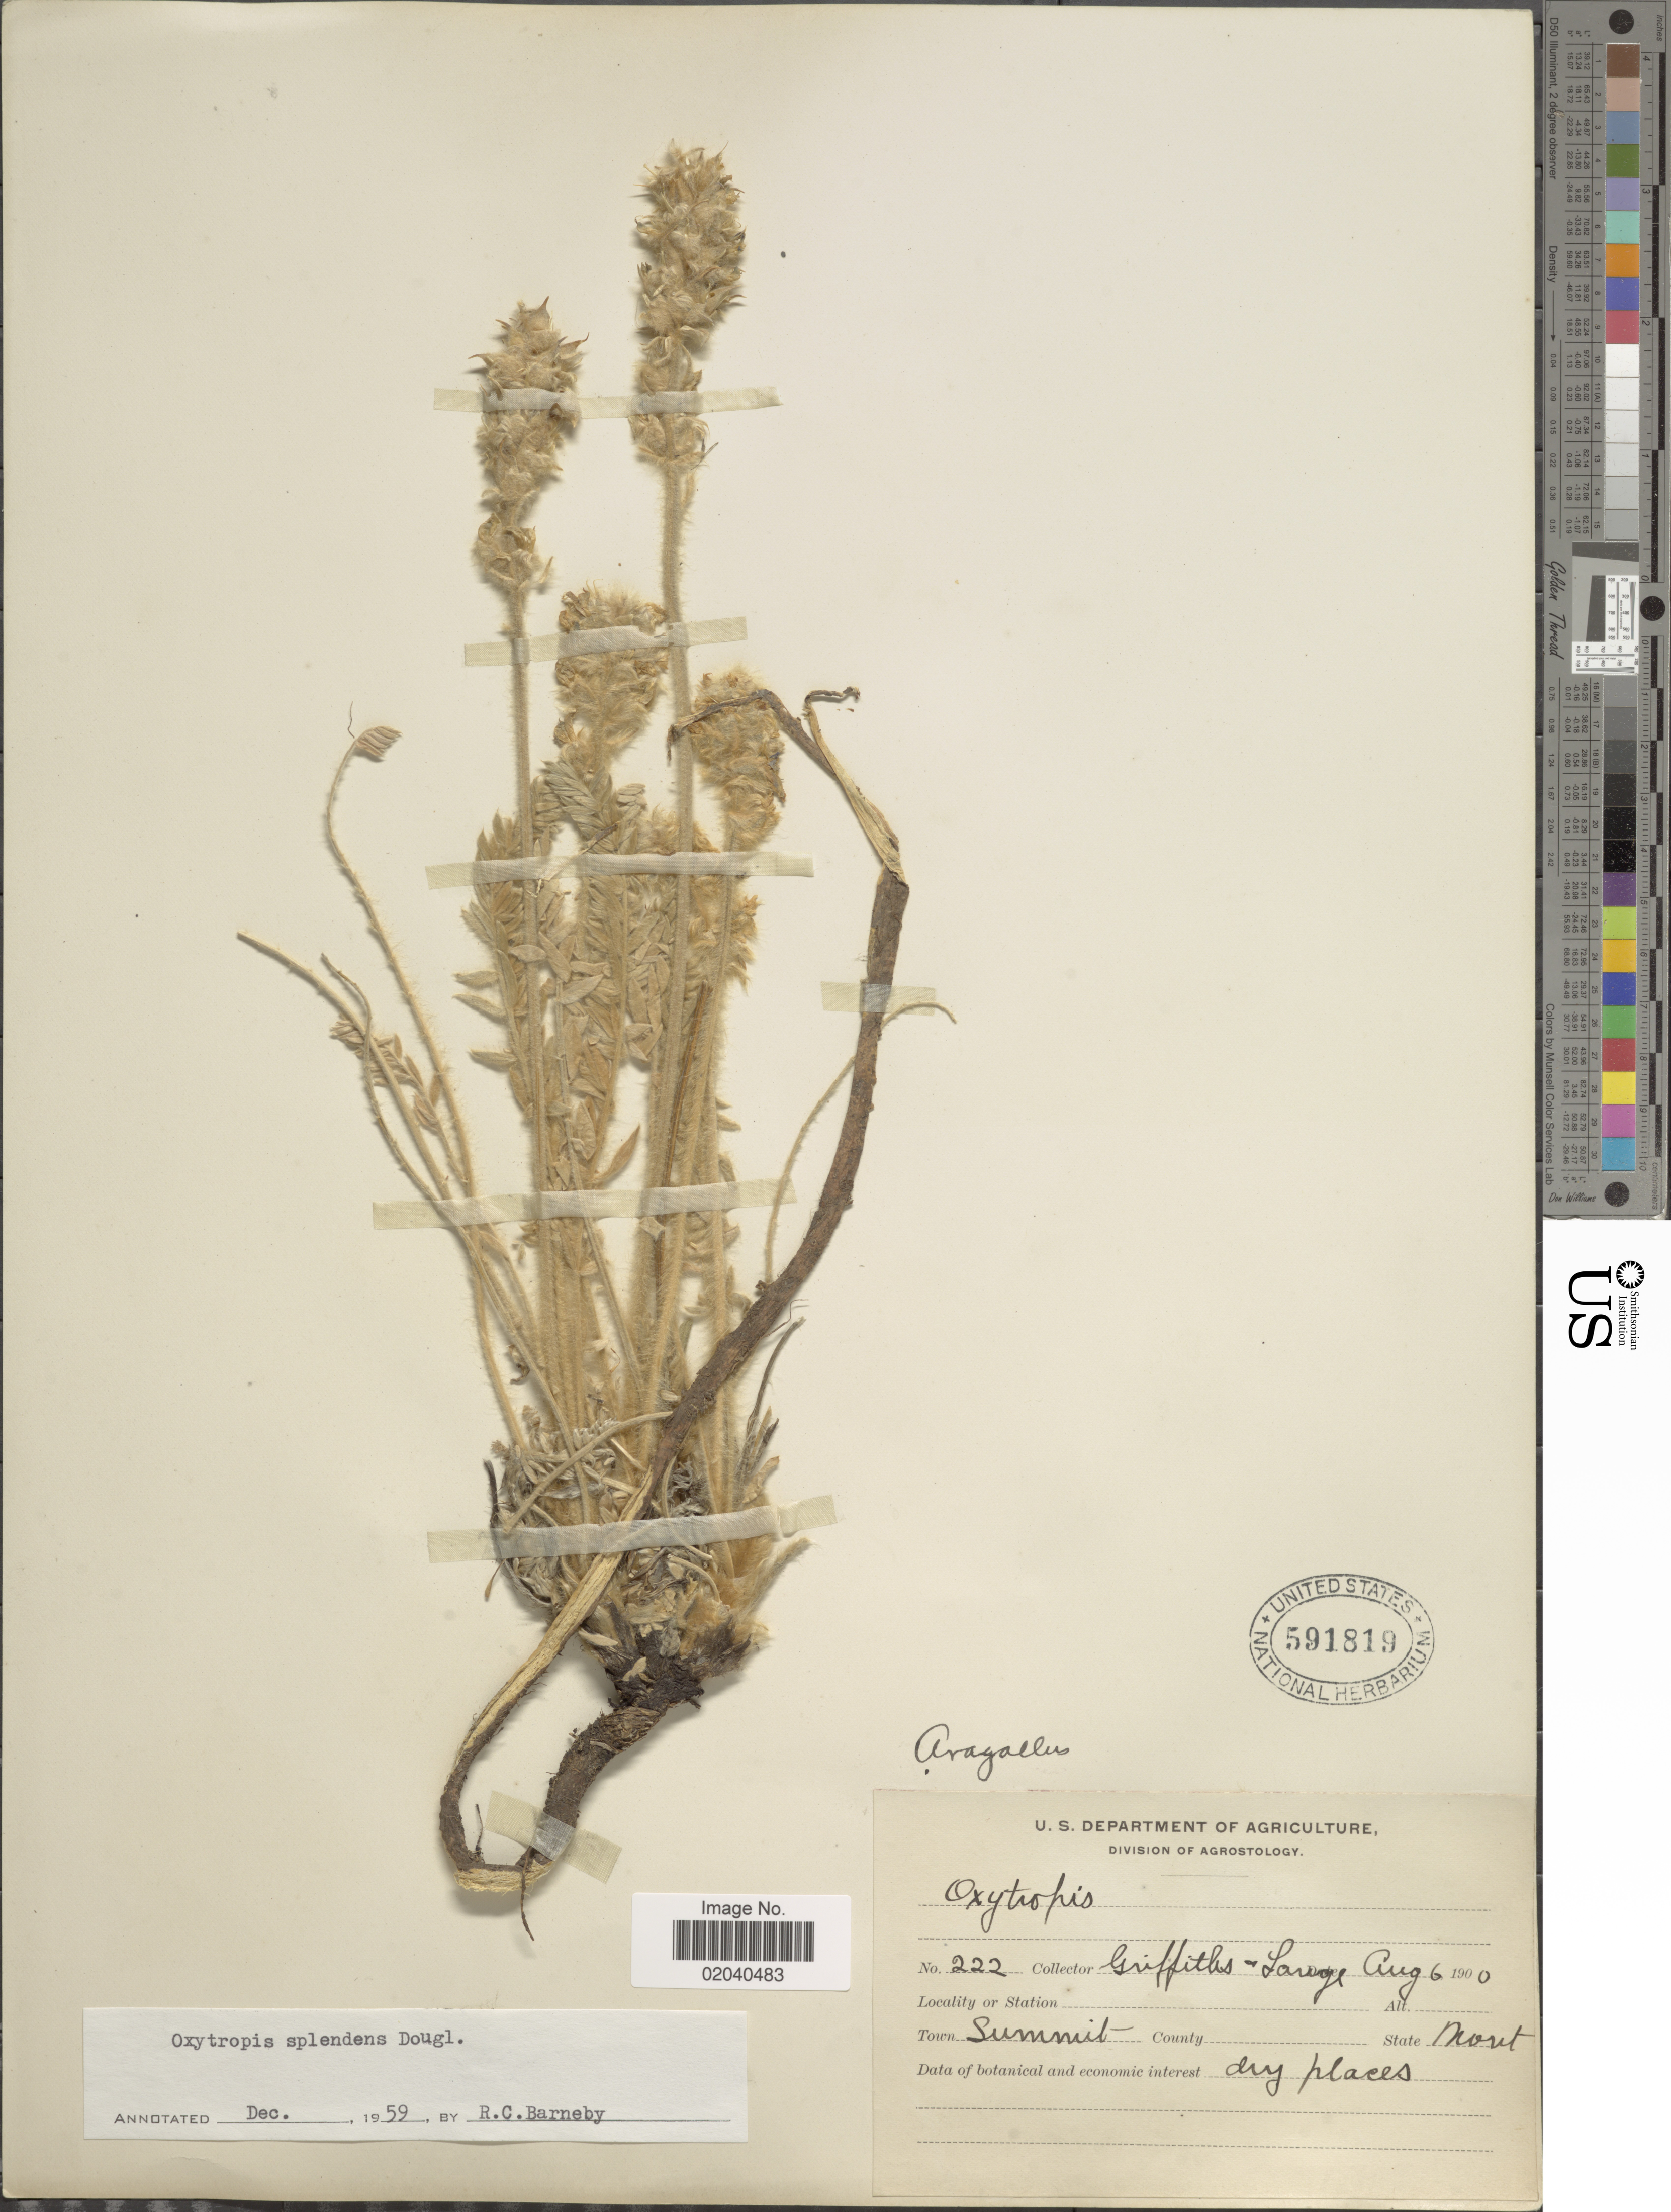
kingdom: Plantae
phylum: Tracheophyta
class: Magnoliopsida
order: Fabales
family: Fabaceae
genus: Oxytropis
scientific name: Oxytropis splendens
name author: Douglas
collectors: -- Griffiths & -- Lange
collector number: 222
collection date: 1900-08-06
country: United States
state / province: Montana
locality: Town Summit. State Mont.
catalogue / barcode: US 591819